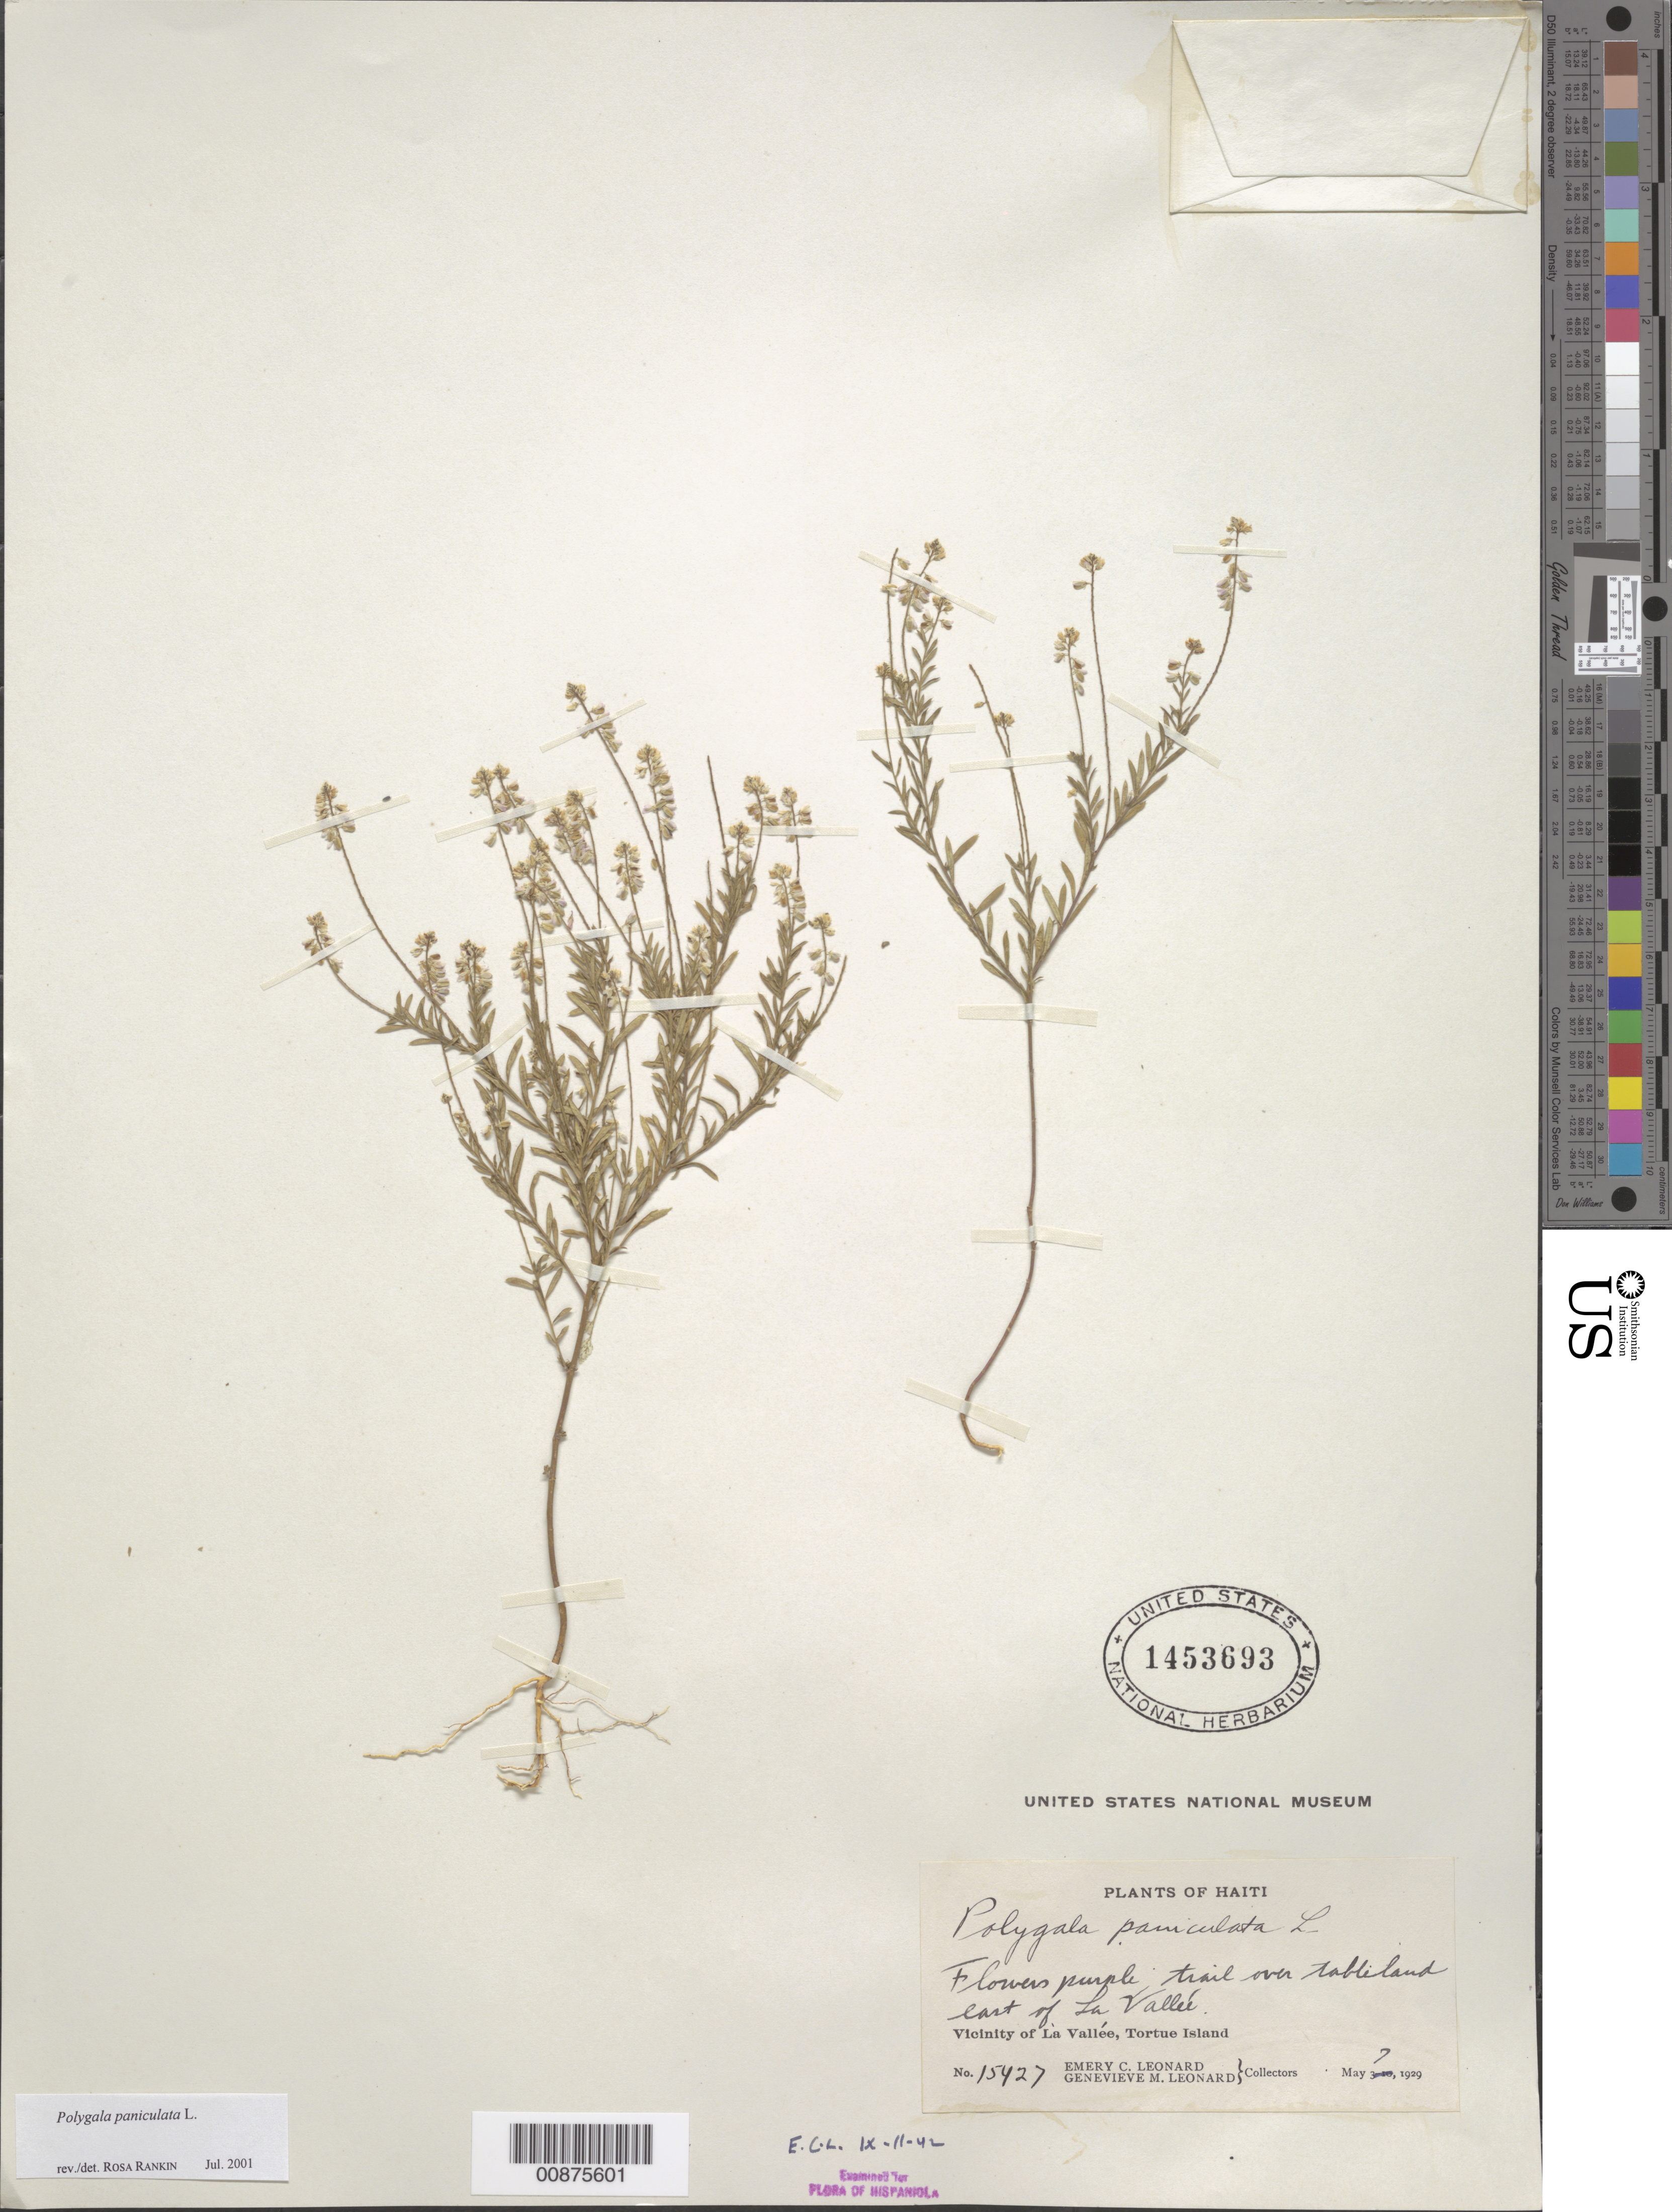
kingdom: Plantae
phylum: Tracheophyta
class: Magnoliopsida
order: Fabales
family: Polygalaceae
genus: Polygala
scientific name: Polygala paniculata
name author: L.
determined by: Rankin Rodriguez, Rosa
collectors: E. C. Leonard & G. M. Leonard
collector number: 15427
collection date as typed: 07 May 1929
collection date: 1929-05-07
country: Haiti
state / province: Nord-Ouest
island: Île de la Tortue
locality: Vicinity of La Vallée, table land E of town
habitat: Trail over table land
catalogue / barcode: US 1453693